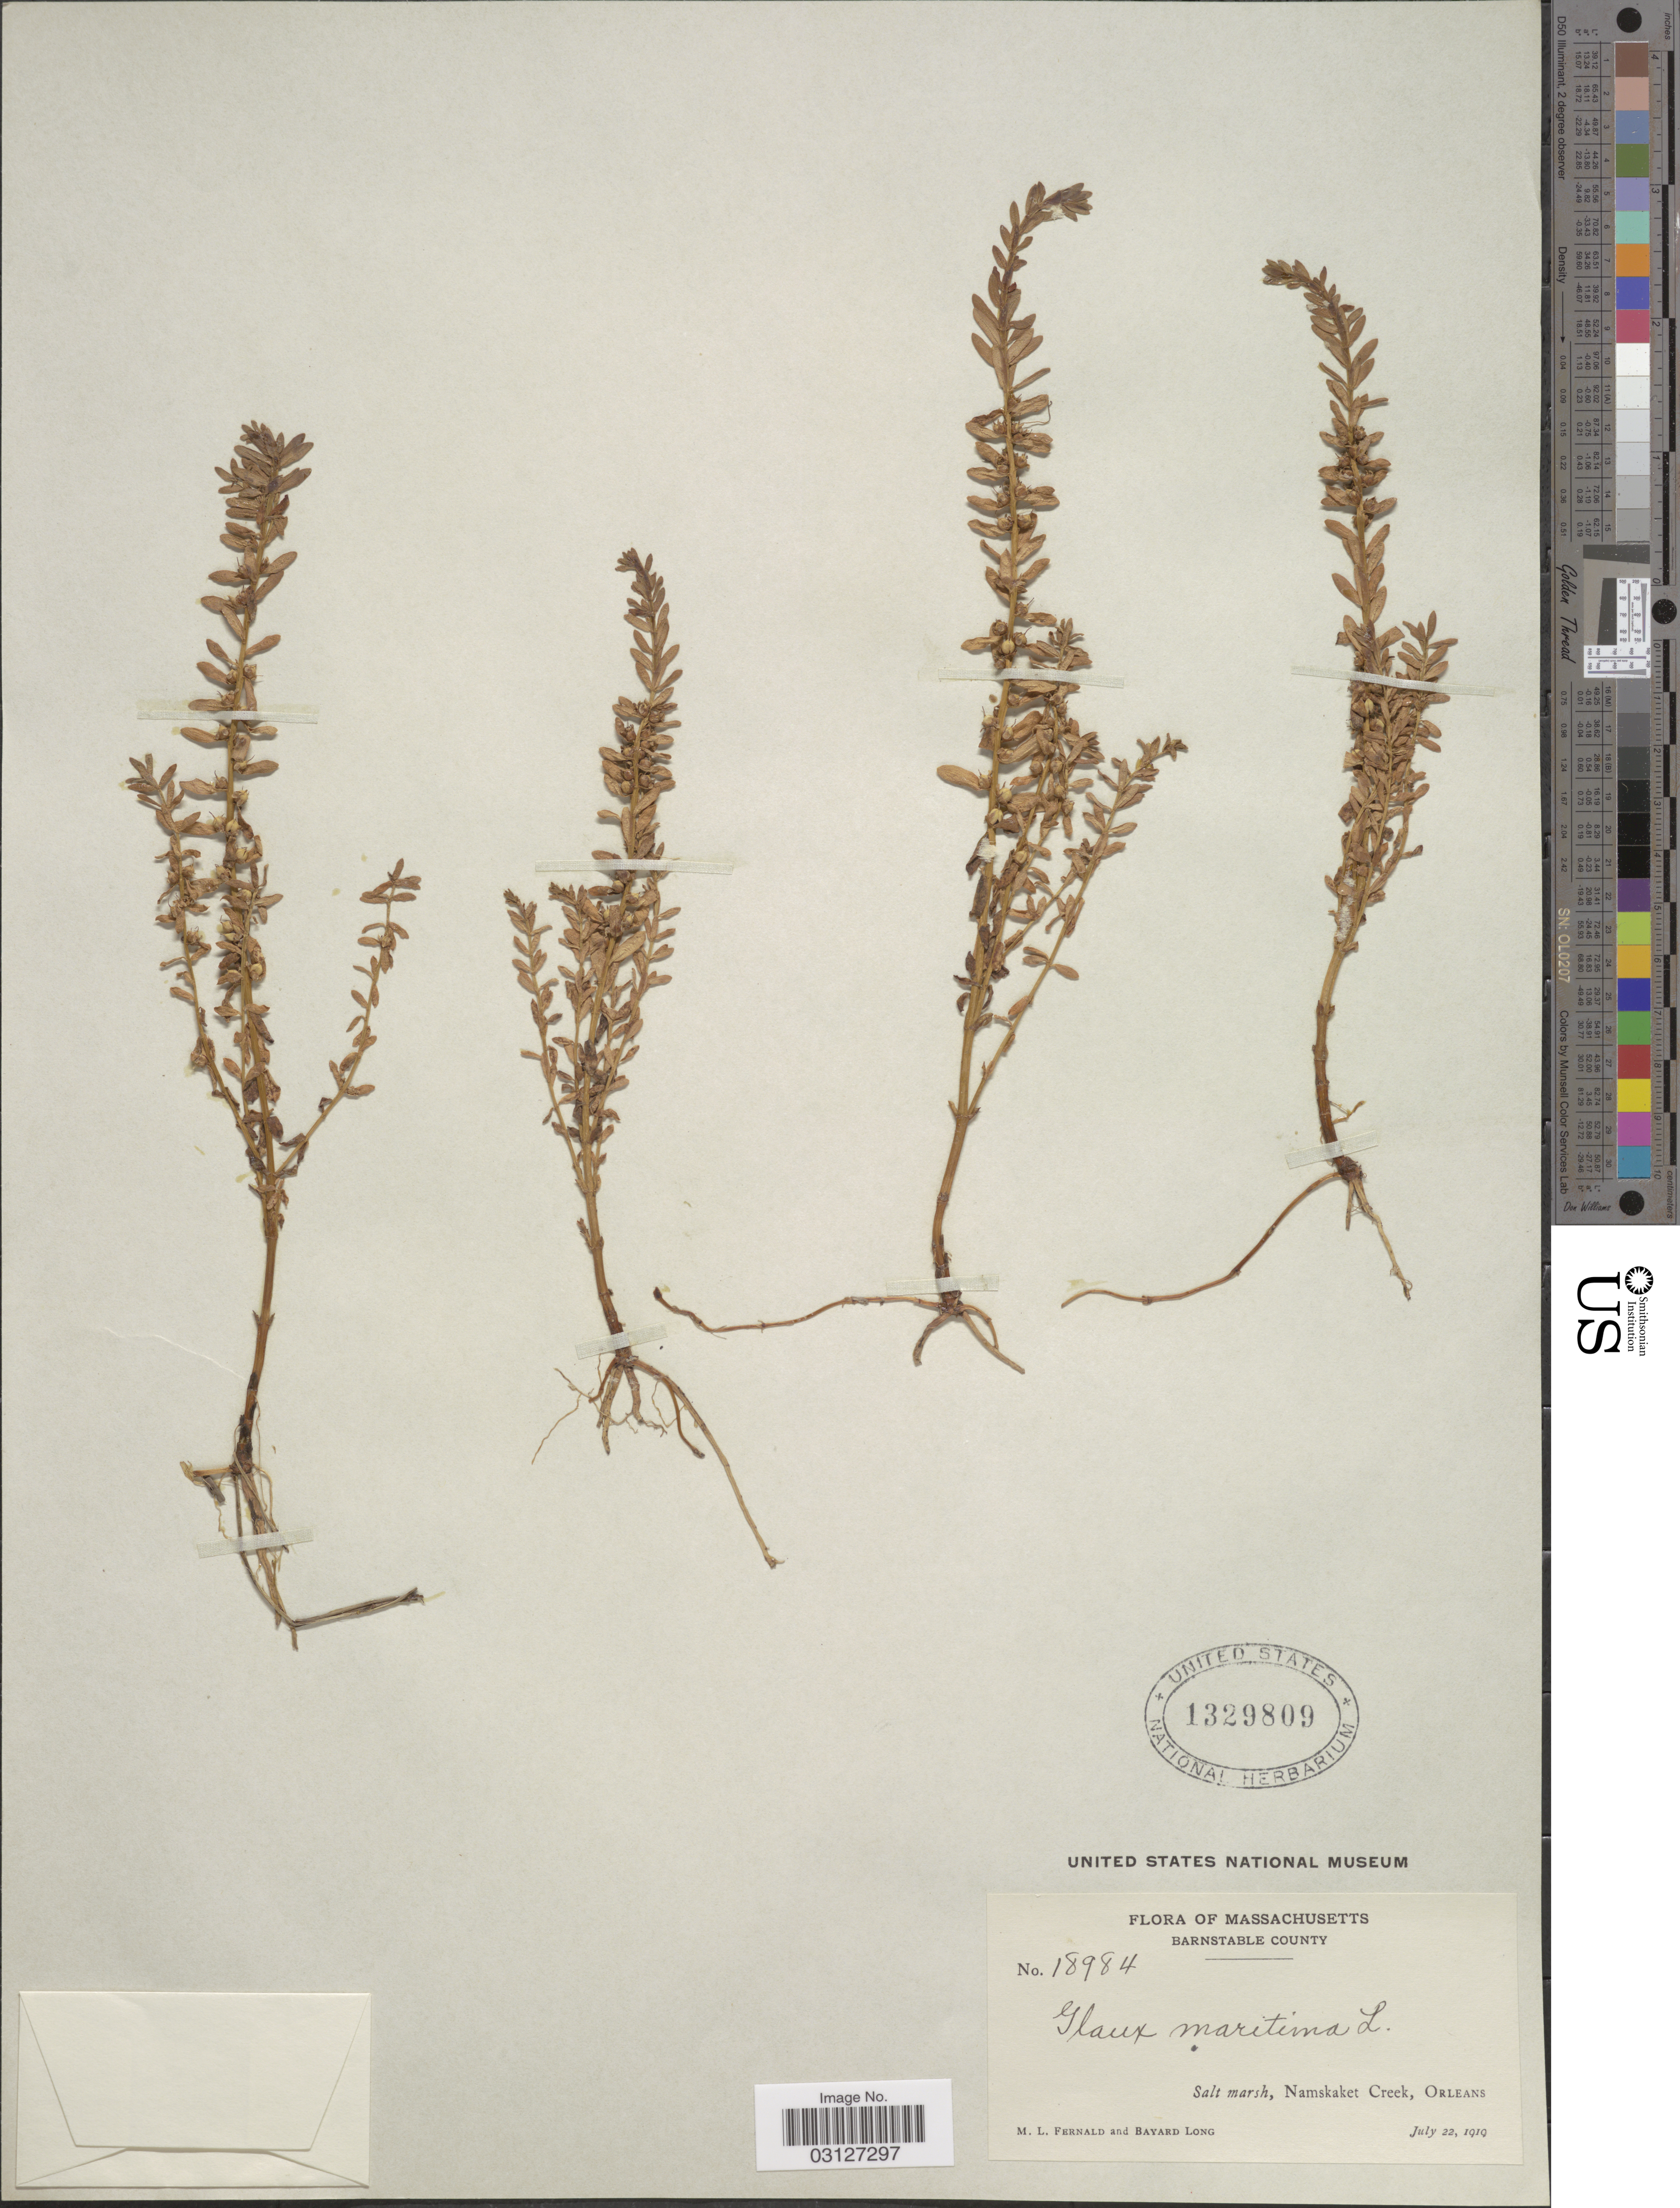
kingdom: Plantae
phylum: Tracheophyta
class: Magnoliopsida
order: Ericales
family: Primulaceae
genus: Glaux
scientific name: Glaux maritima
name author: L.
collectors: M. L. Fernald & B. Long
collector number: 18984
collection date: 1919-07-22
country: United States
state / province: Massachusetts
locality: Barnstable County, Salt marsh, Namskaket Creek, Orleans.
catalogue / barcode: US 1329809